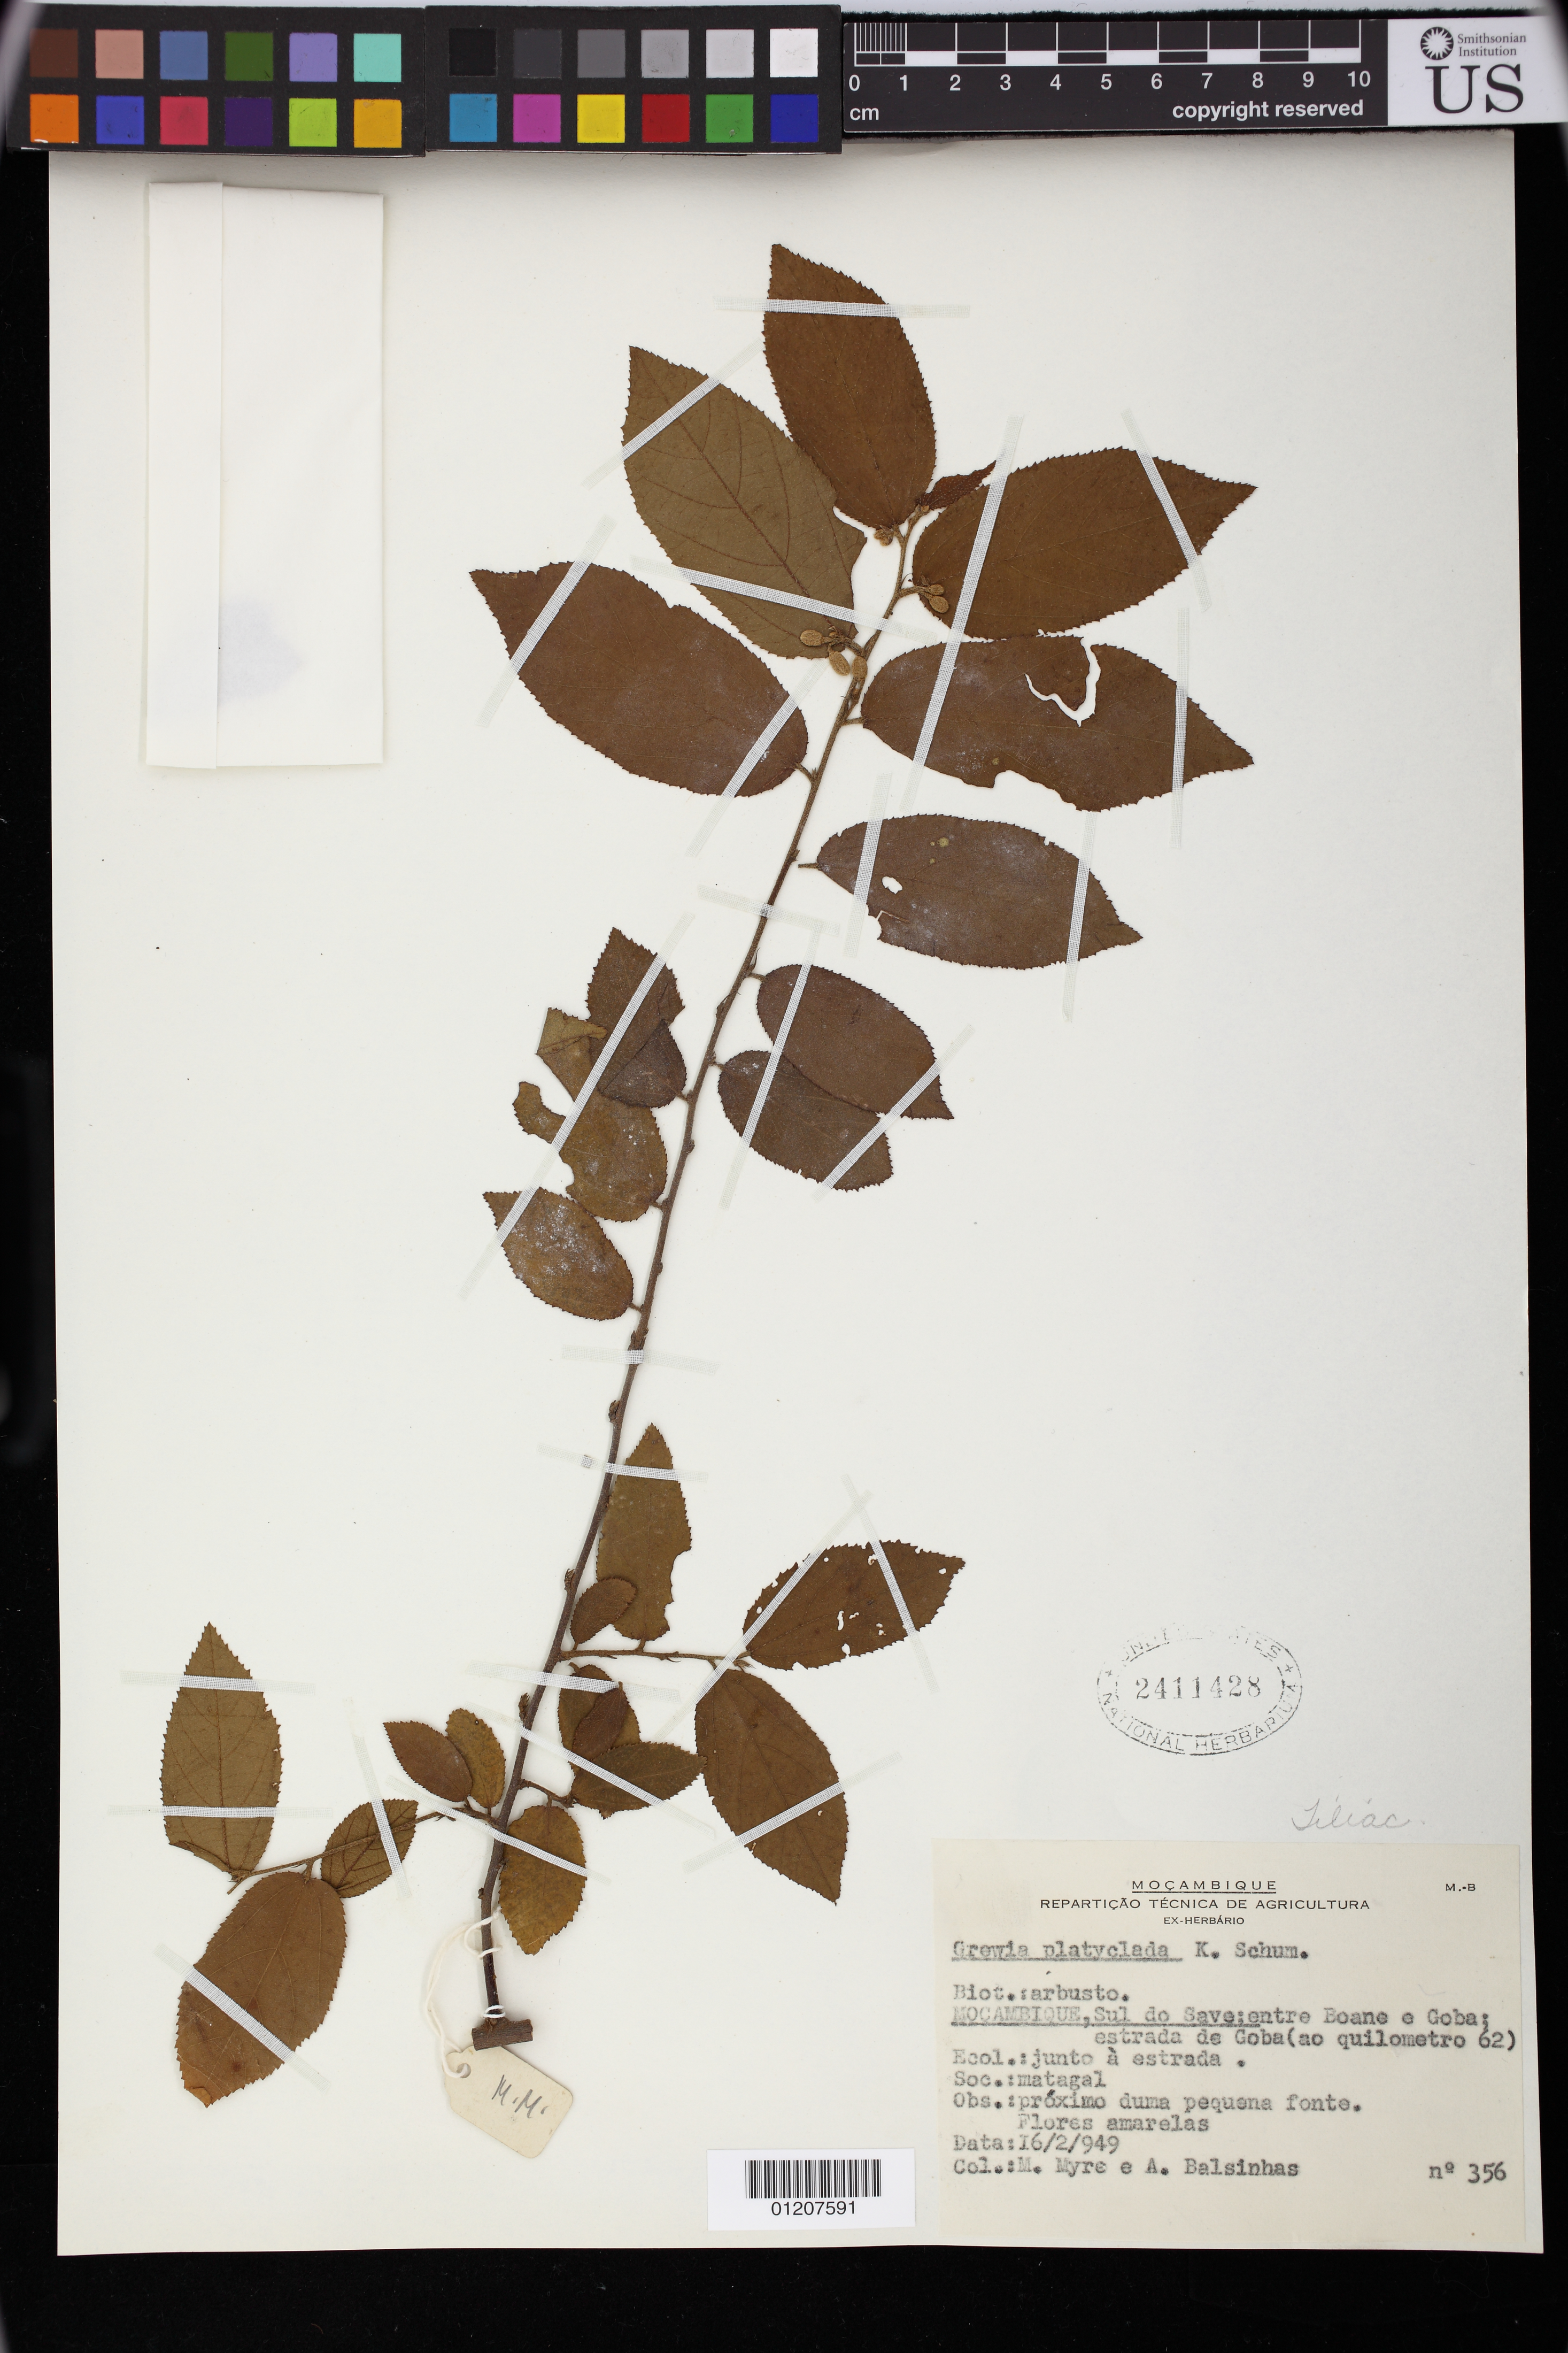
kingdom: Plantae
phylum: Tracheophyta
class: Magnoliopsida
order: Malvales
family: Malvaceae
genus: Grewia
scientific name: Grewia flavescens var. flavescens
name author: Juss.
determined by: Jourdain-Fievet, L.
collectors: Myre, M. & A. A. Balsinhas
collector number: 356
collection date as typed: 16 Feb 1949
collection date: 1949-02-16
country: Mozambique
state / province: Maputo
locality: Sul do Save, entre Boane e Goba: estrada de Goba (ao quilometro 62)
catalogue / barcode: US 2411428